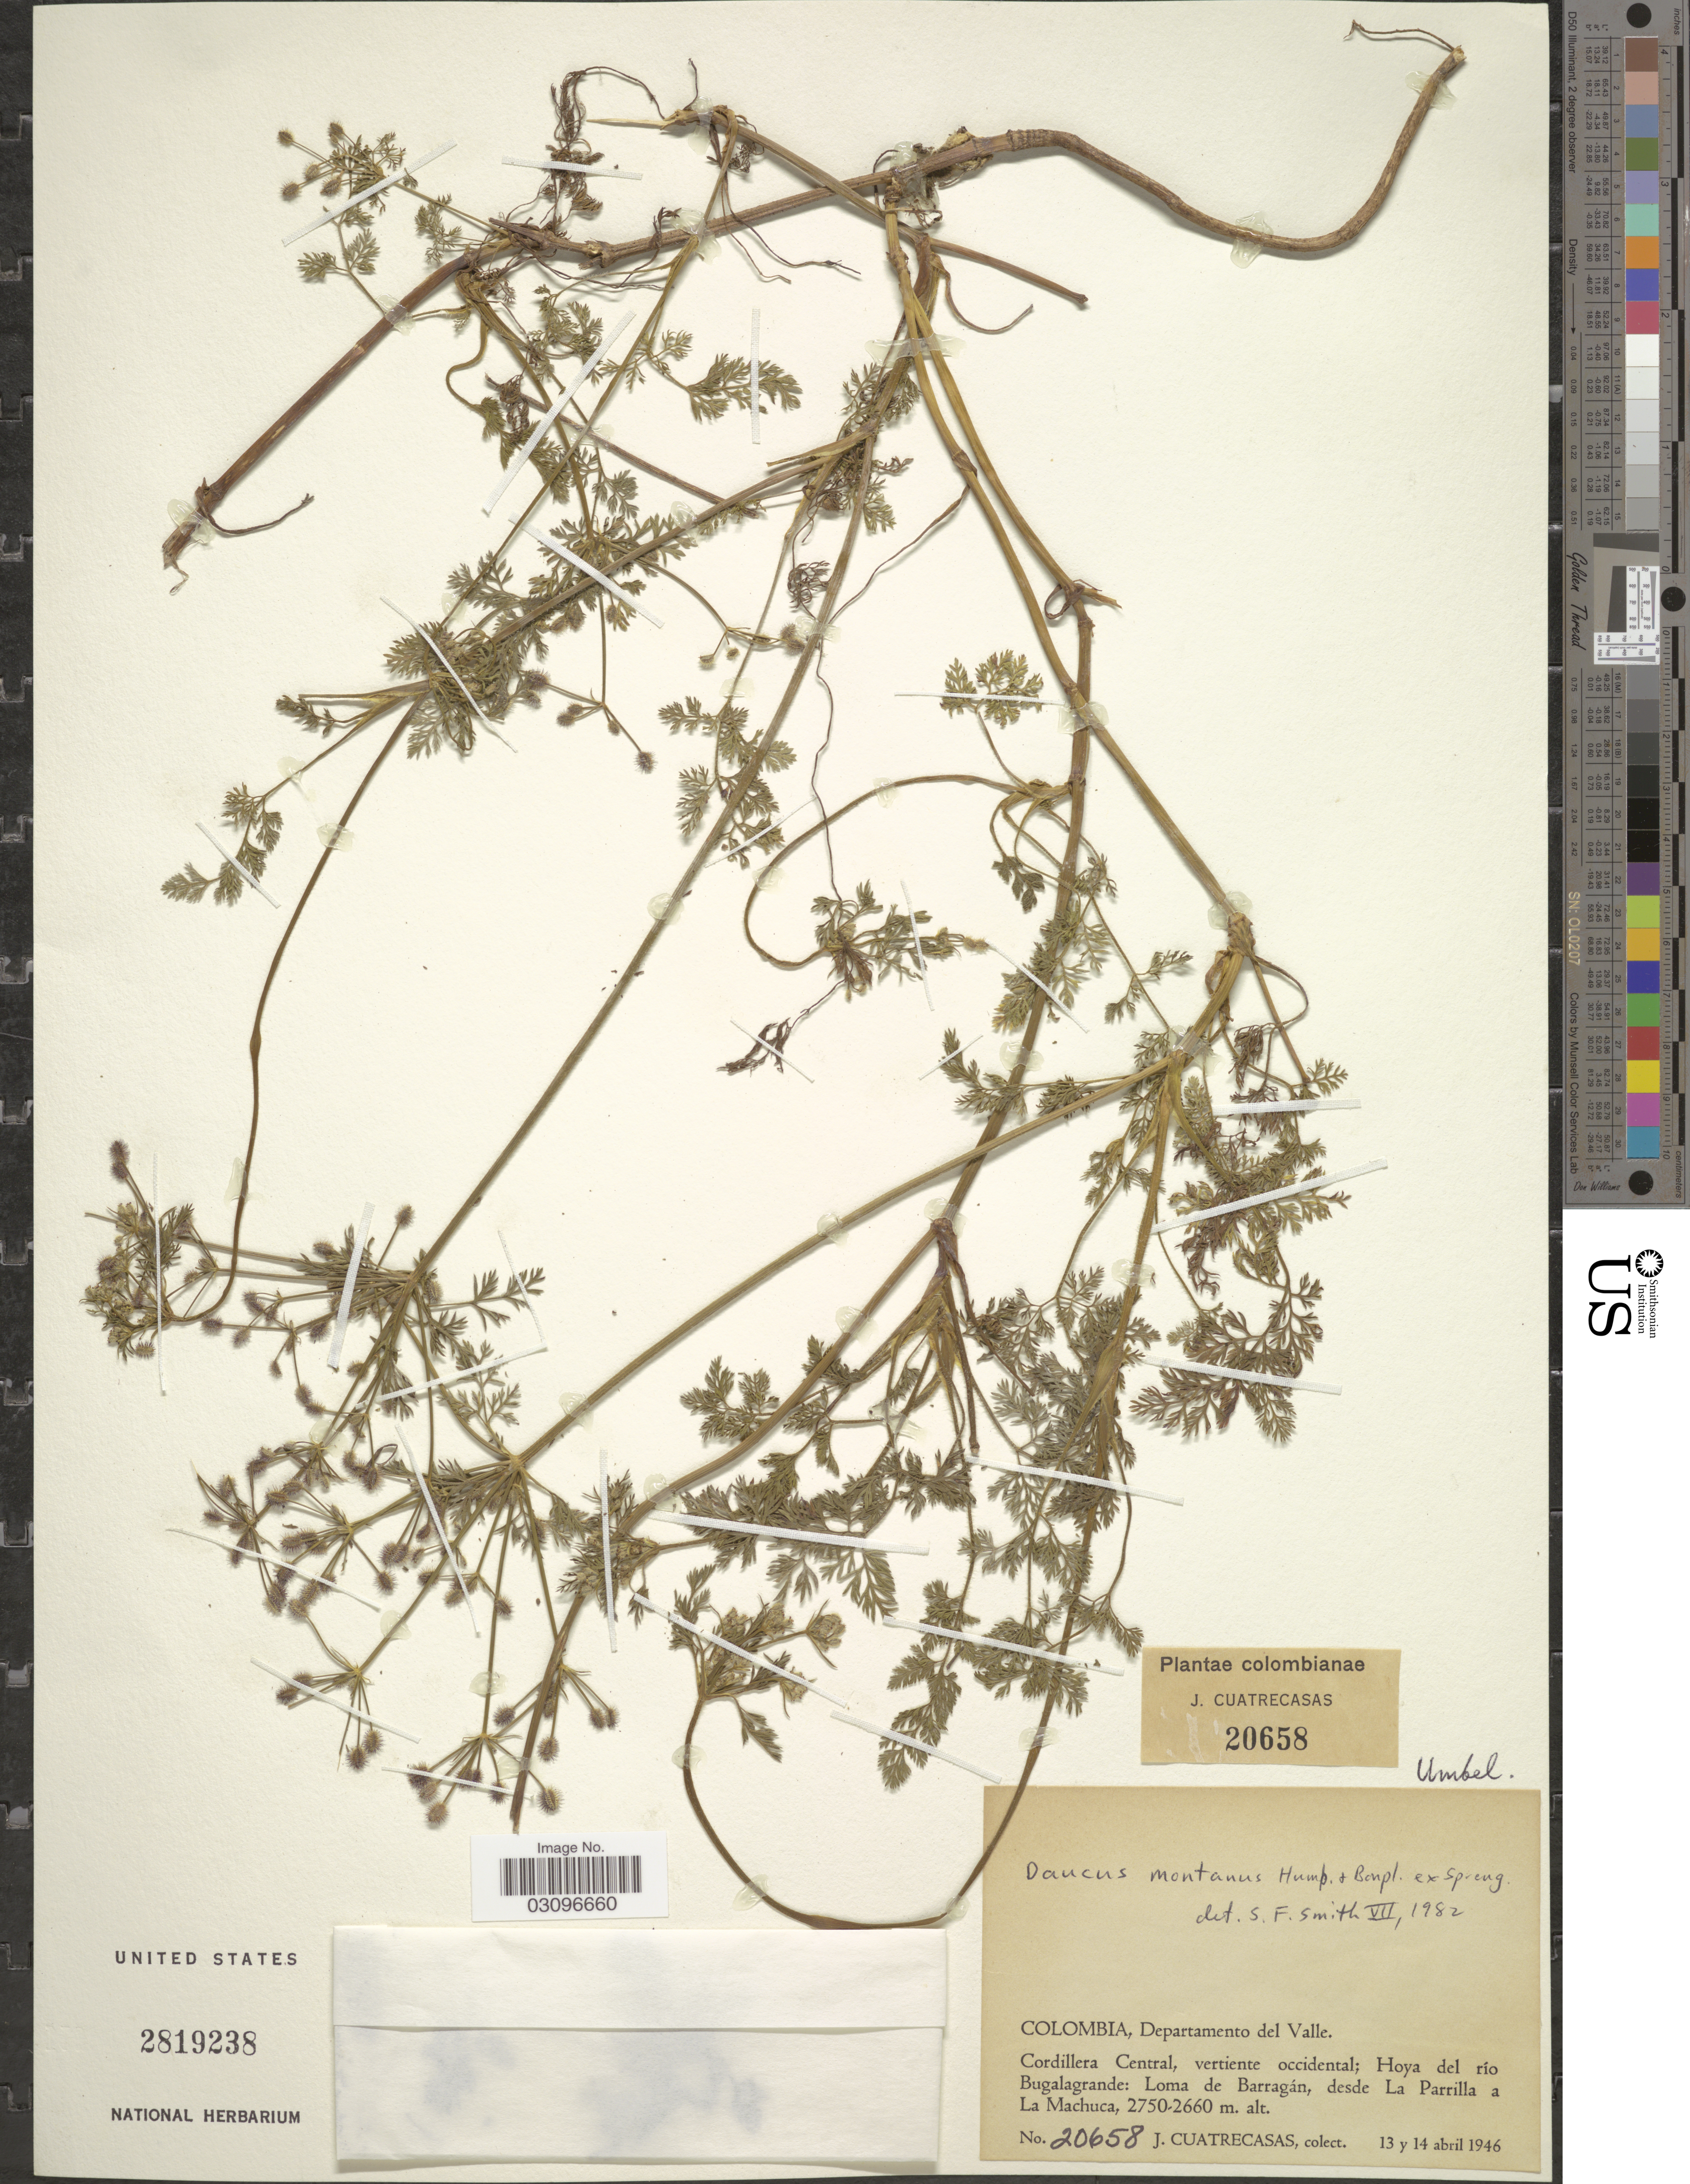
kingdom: Plantae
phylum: Tracheophyta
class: Magnoliopsida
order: Apiales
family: Apiaceae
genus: Daucus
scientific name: Daucus montanus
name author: Humb. & Bonpl. ex Spreng.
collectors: J. Cuatrecasas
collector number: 20658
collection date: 1946-04-13/1946-04-14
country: Colombia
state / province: Valle del Cauca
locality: Departamento del Valle. Cordillera Central, vertiente occidental; Hoya del río Bugalagrande: Loma de Barragán, desde La Parrilla a La Machuca.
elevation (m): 2660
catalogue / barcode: US 2819238